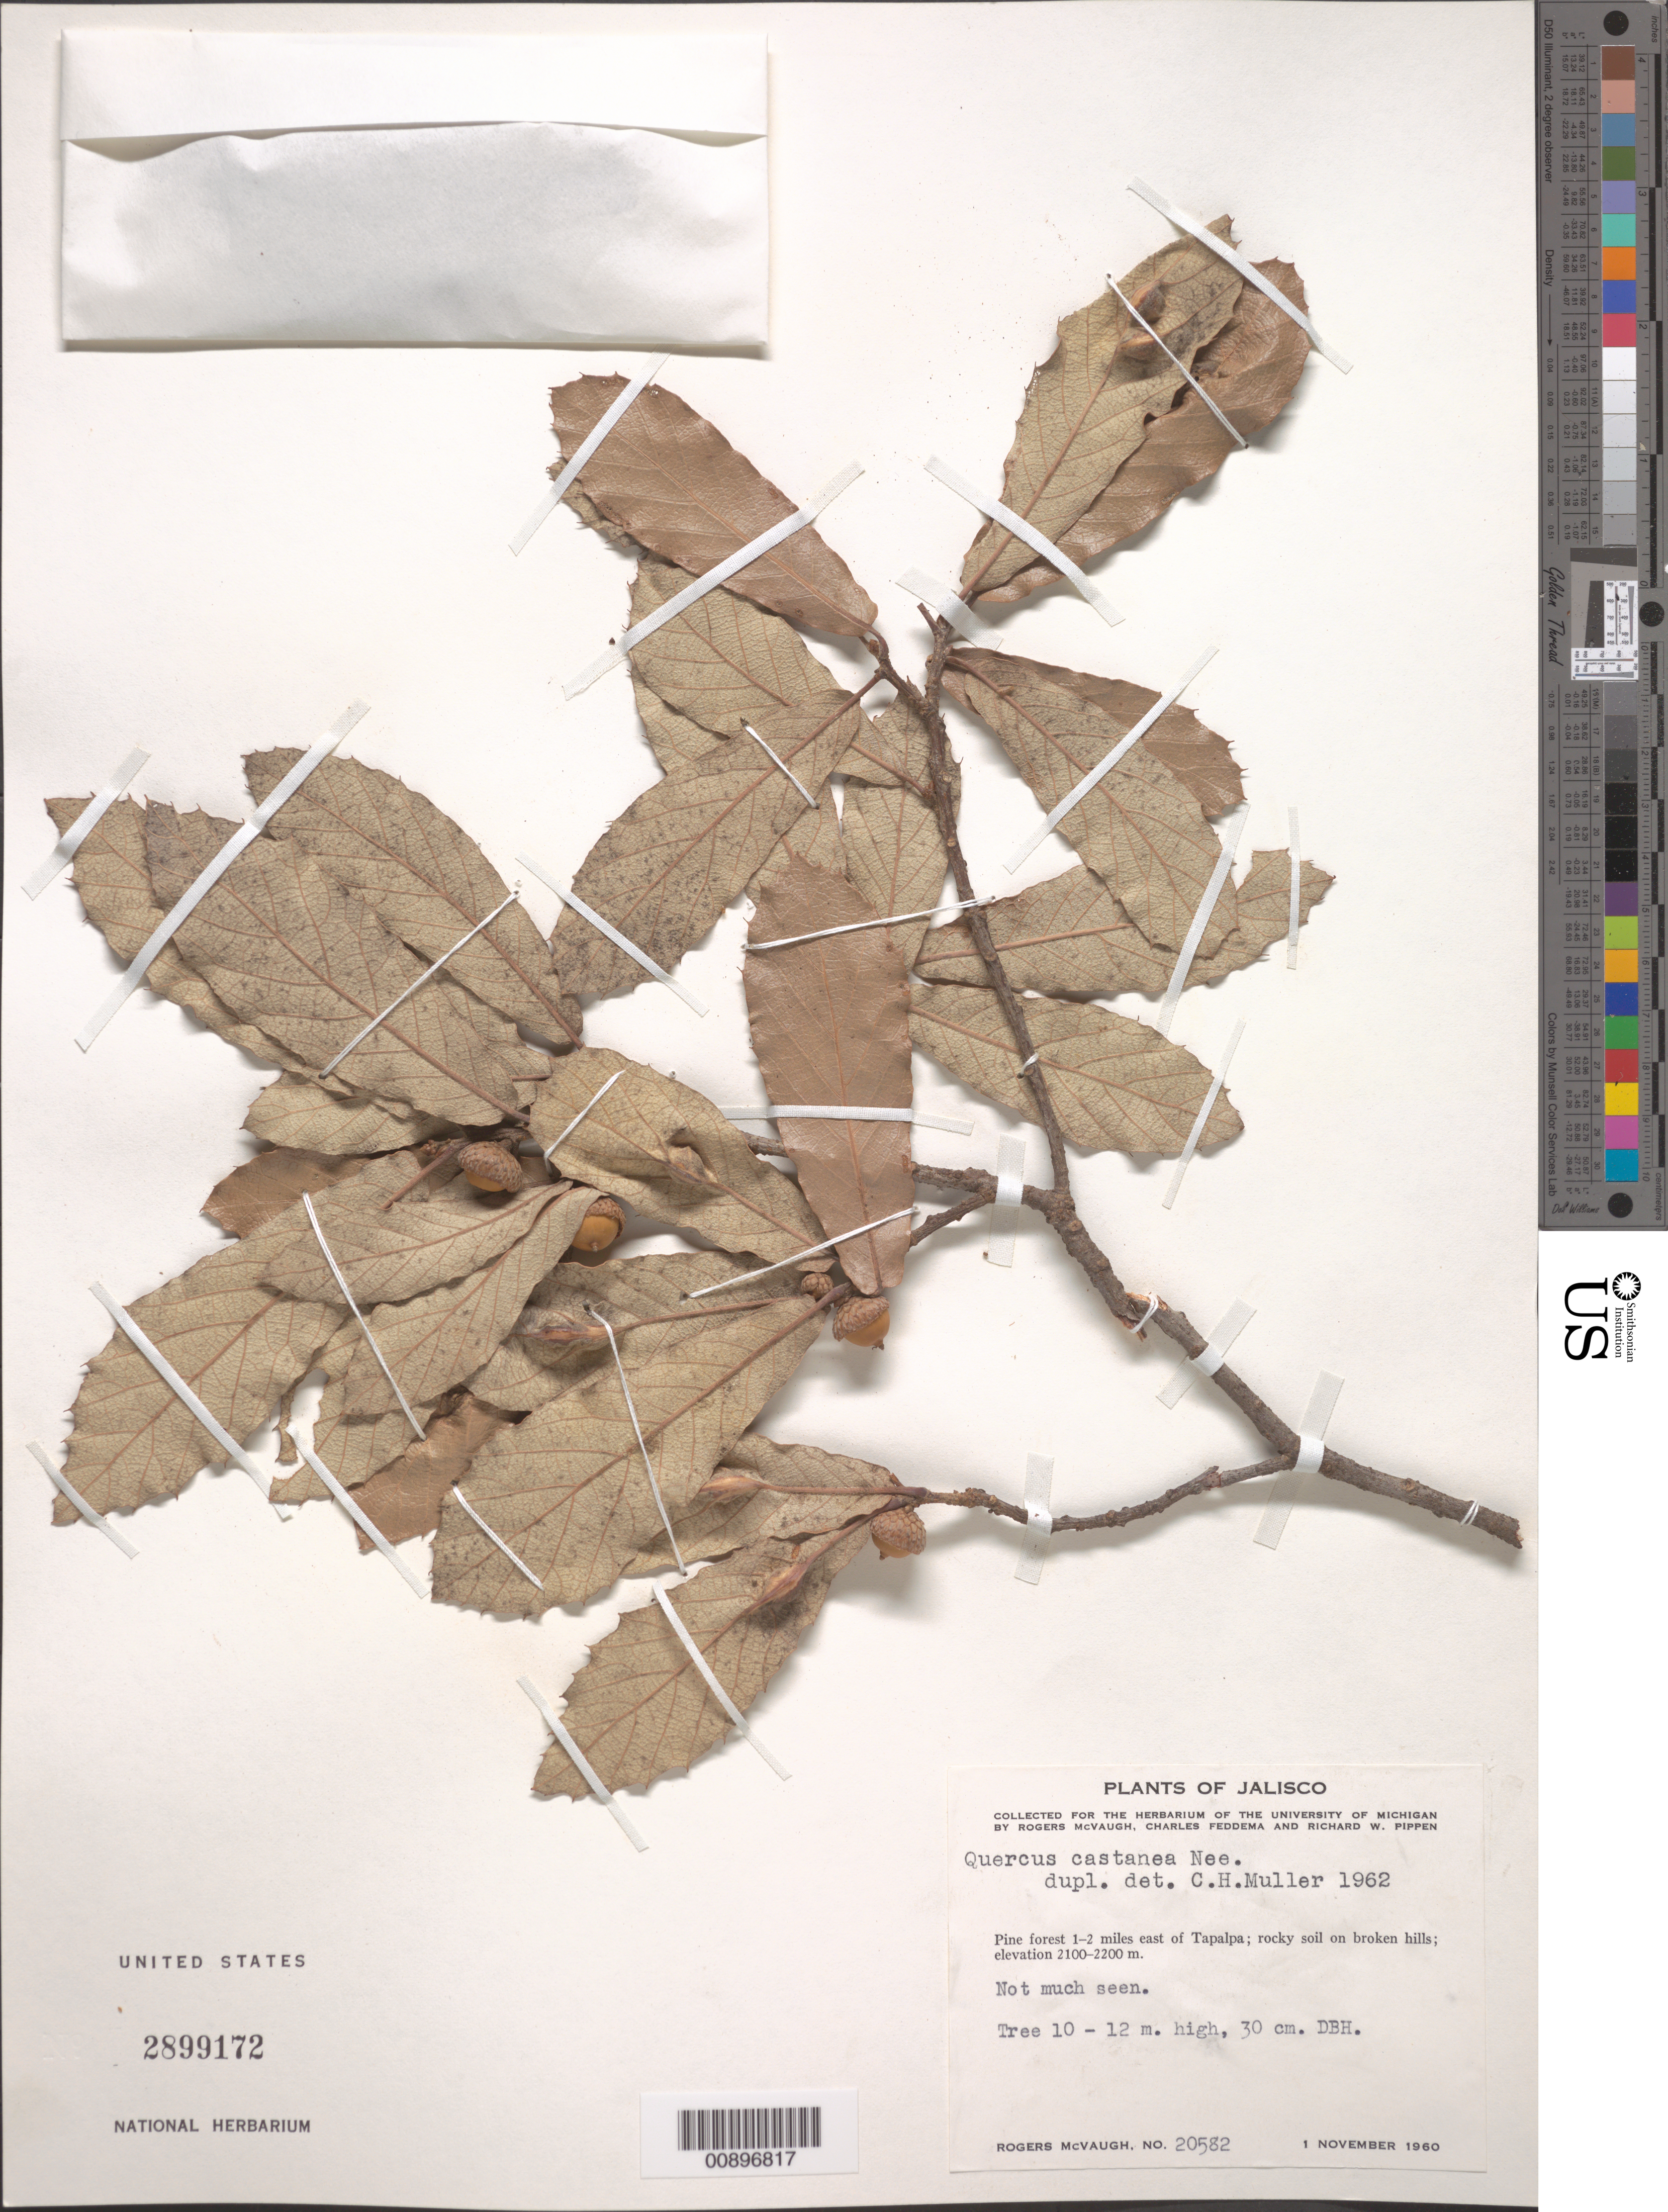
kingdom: Plantae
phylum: Tracheophyta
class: Magnoliopsida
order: Fagales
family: Fagaceae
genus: Quercus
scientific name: Quercus castanea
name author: Née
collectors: R. McVaugh, C. Feddema & R. W. Pippen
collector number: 20582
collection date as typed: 01 Nov 1960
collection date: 1960-11-01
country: Mexico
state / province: Jalisco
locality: Pine forest 1-2 miles east of Tapalpa.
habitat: Rocky soil on broken hills.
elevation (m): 2200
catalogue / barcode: US 2899172